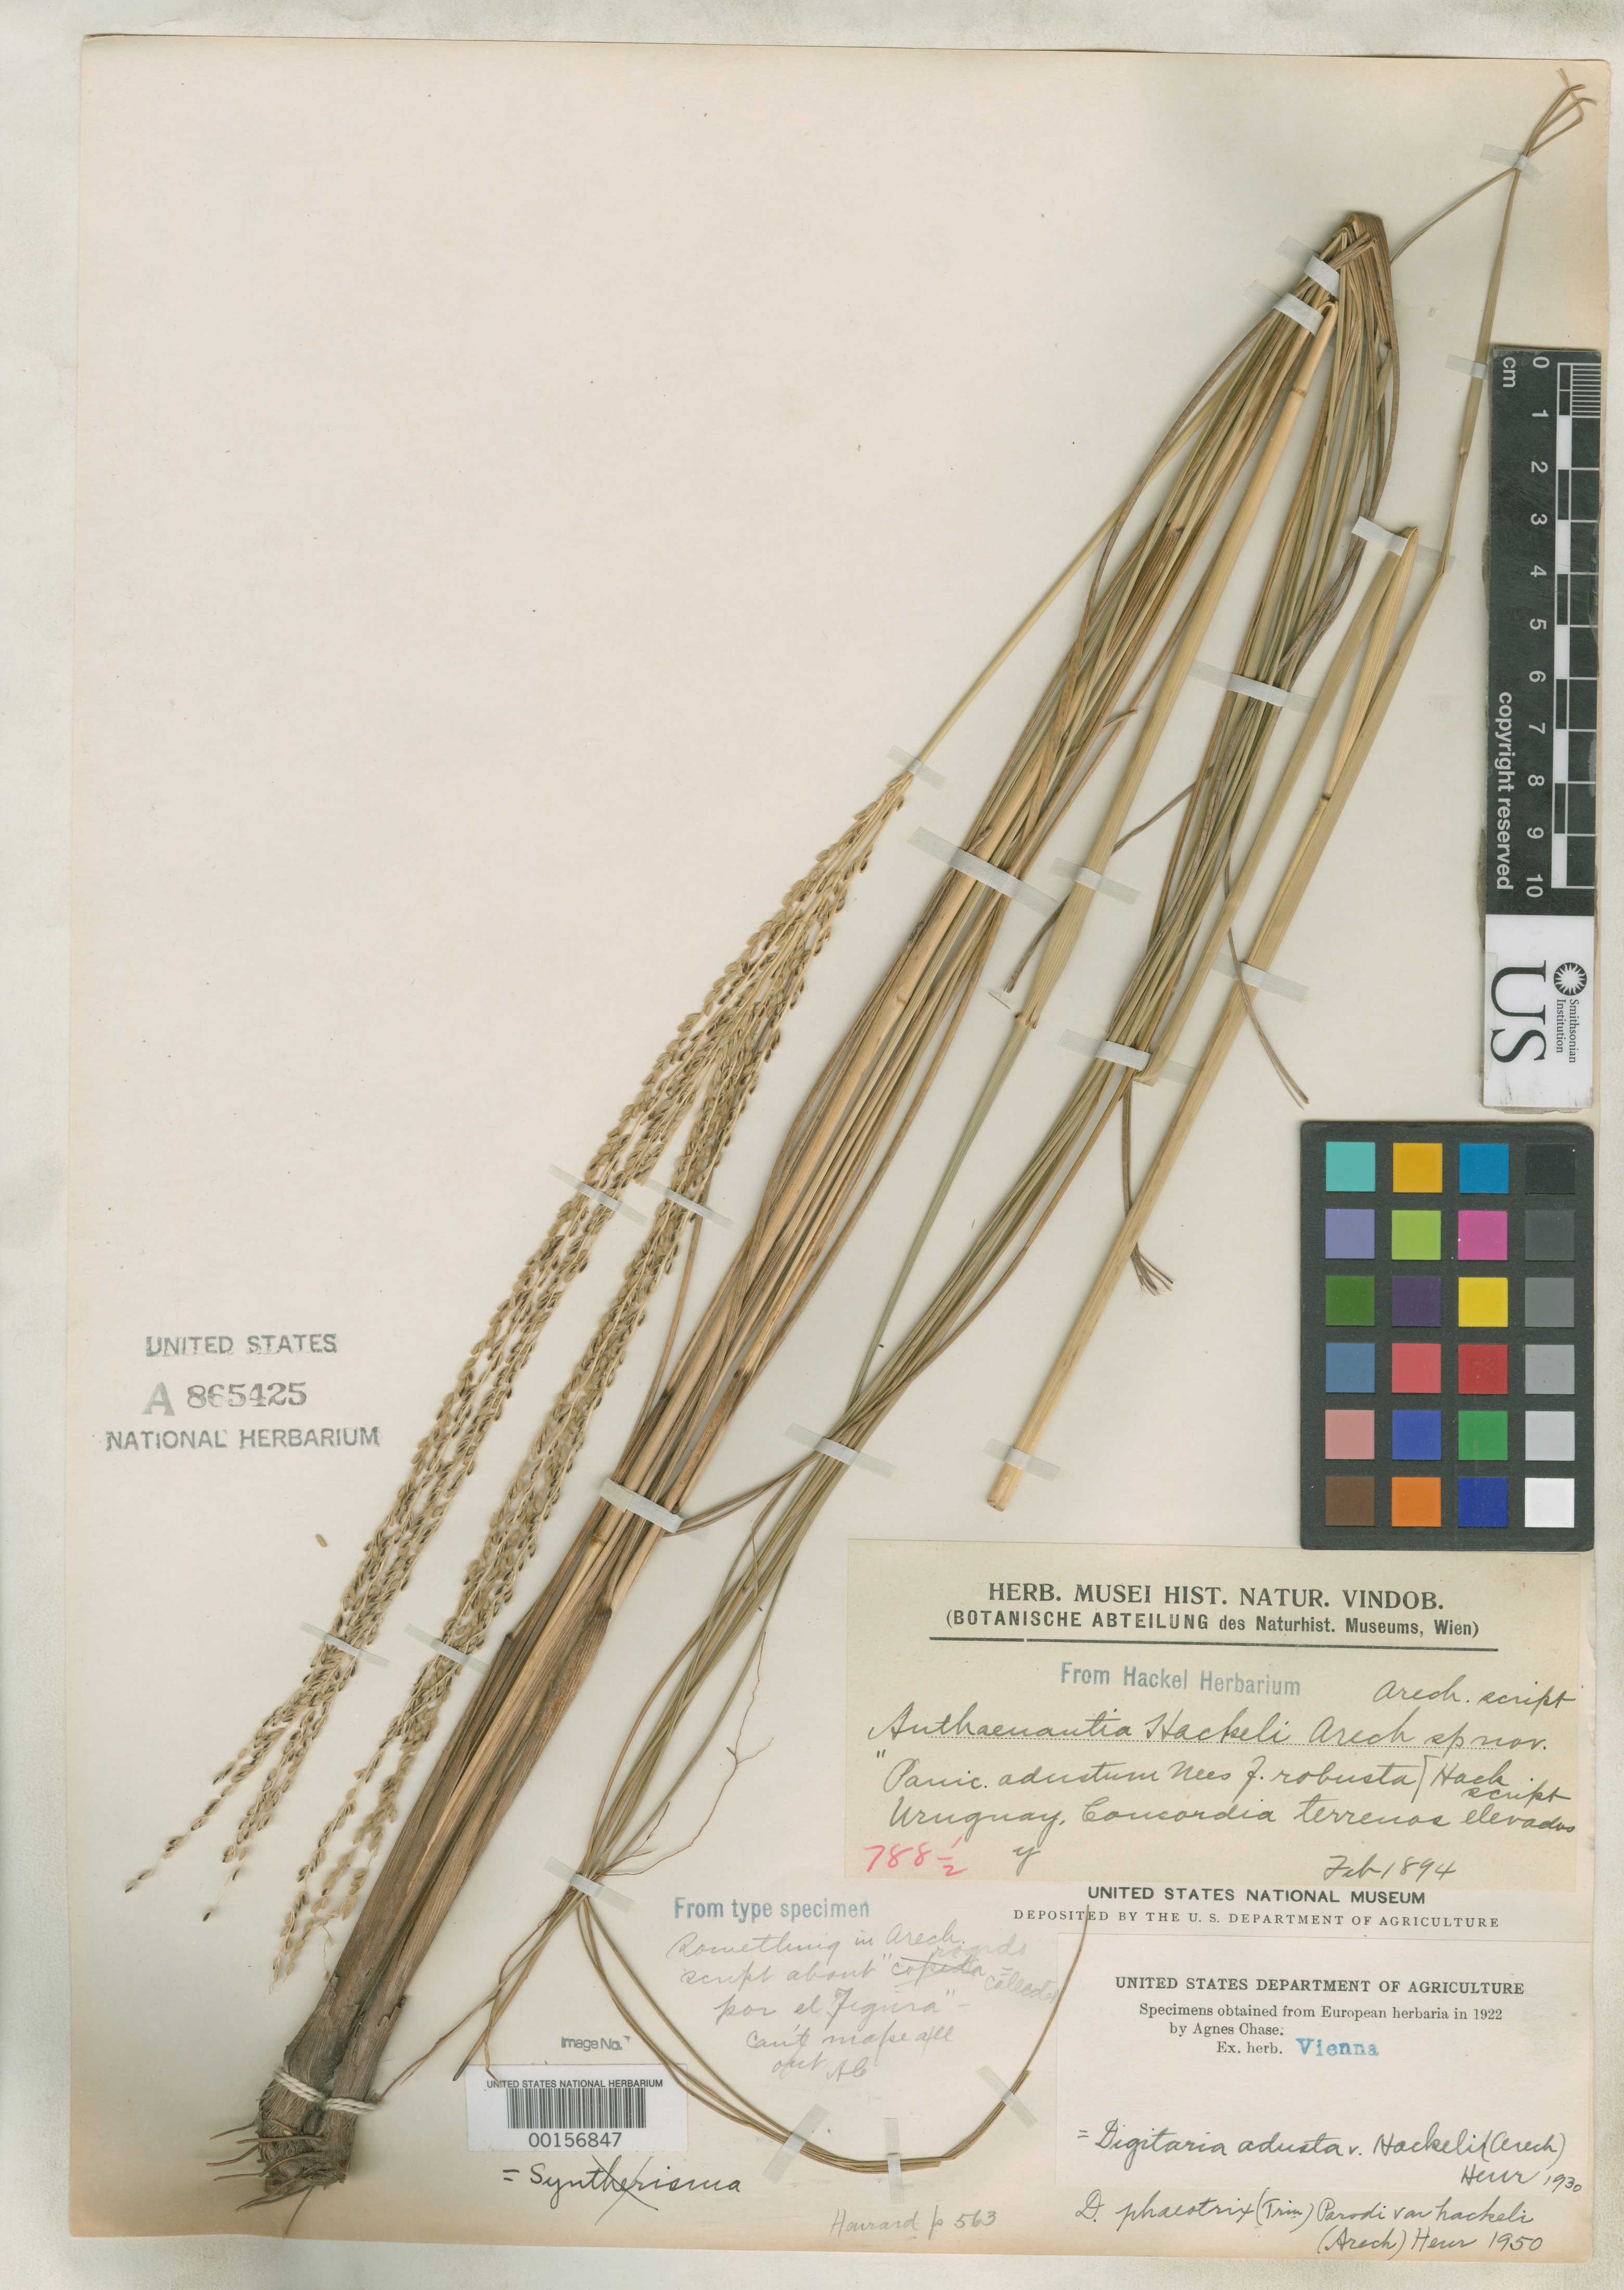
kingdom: Plantae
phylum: Tracheophyta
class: Liliopsida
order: Poales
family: Poaceae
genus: Anthaenantia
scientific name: Anthaenantia hackelii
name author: Arechav.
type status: Type Collection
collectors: Figueira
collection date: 1894-02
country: Uruguay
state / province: Salto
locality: Concordia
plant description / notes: "From type specimen" [ex herb. Vienna]. Contains complete plant.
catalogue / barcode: US 865425A